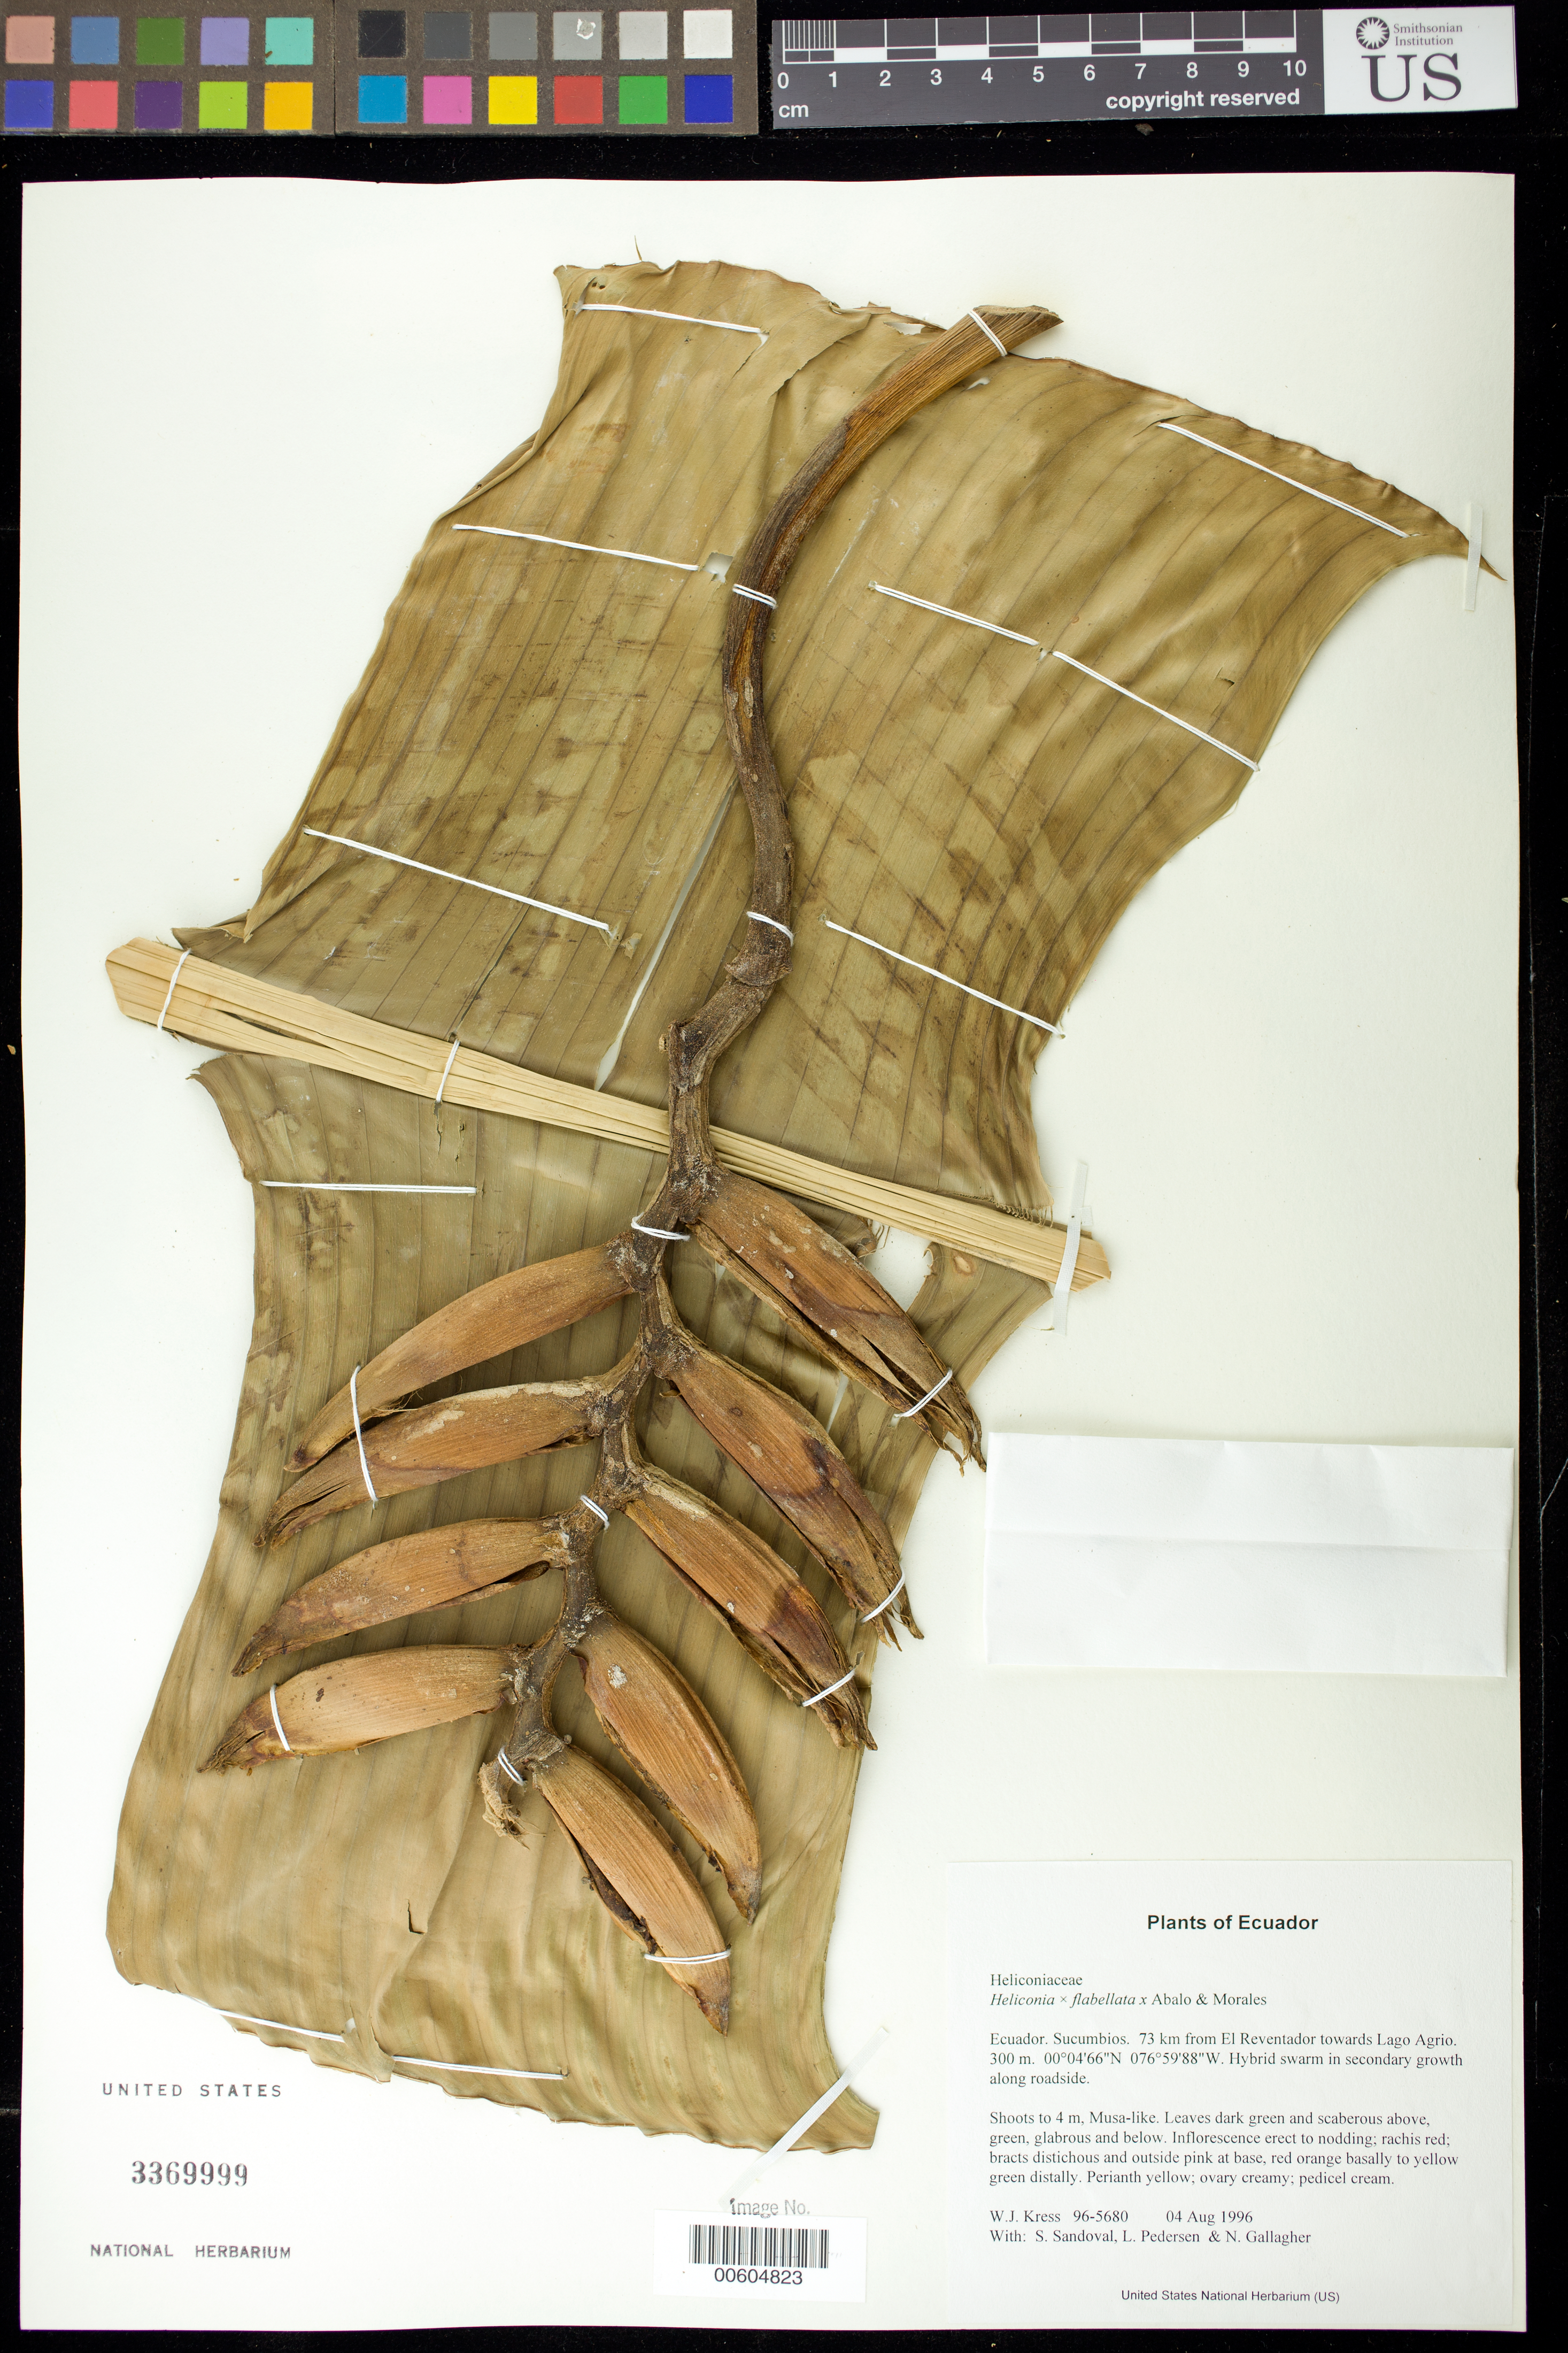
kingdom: Plantae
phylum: Tracheophyta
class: Liliopsida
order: Zingiberales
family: Heliconiaceae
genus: Heliconia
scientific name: Heliconia x flabellata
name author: Abalo & G. Morales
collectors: W. J. Kress, S. Sandoval, L. Pedersen & N. L. Gallagher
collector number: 96-5680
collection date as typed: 04 Aug 1996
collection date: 1996-08-04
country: Ecuador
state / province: Sucumbios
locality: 73 km from El Reventador towards Lago Agrio.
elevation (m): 300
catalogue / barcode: US 3369999